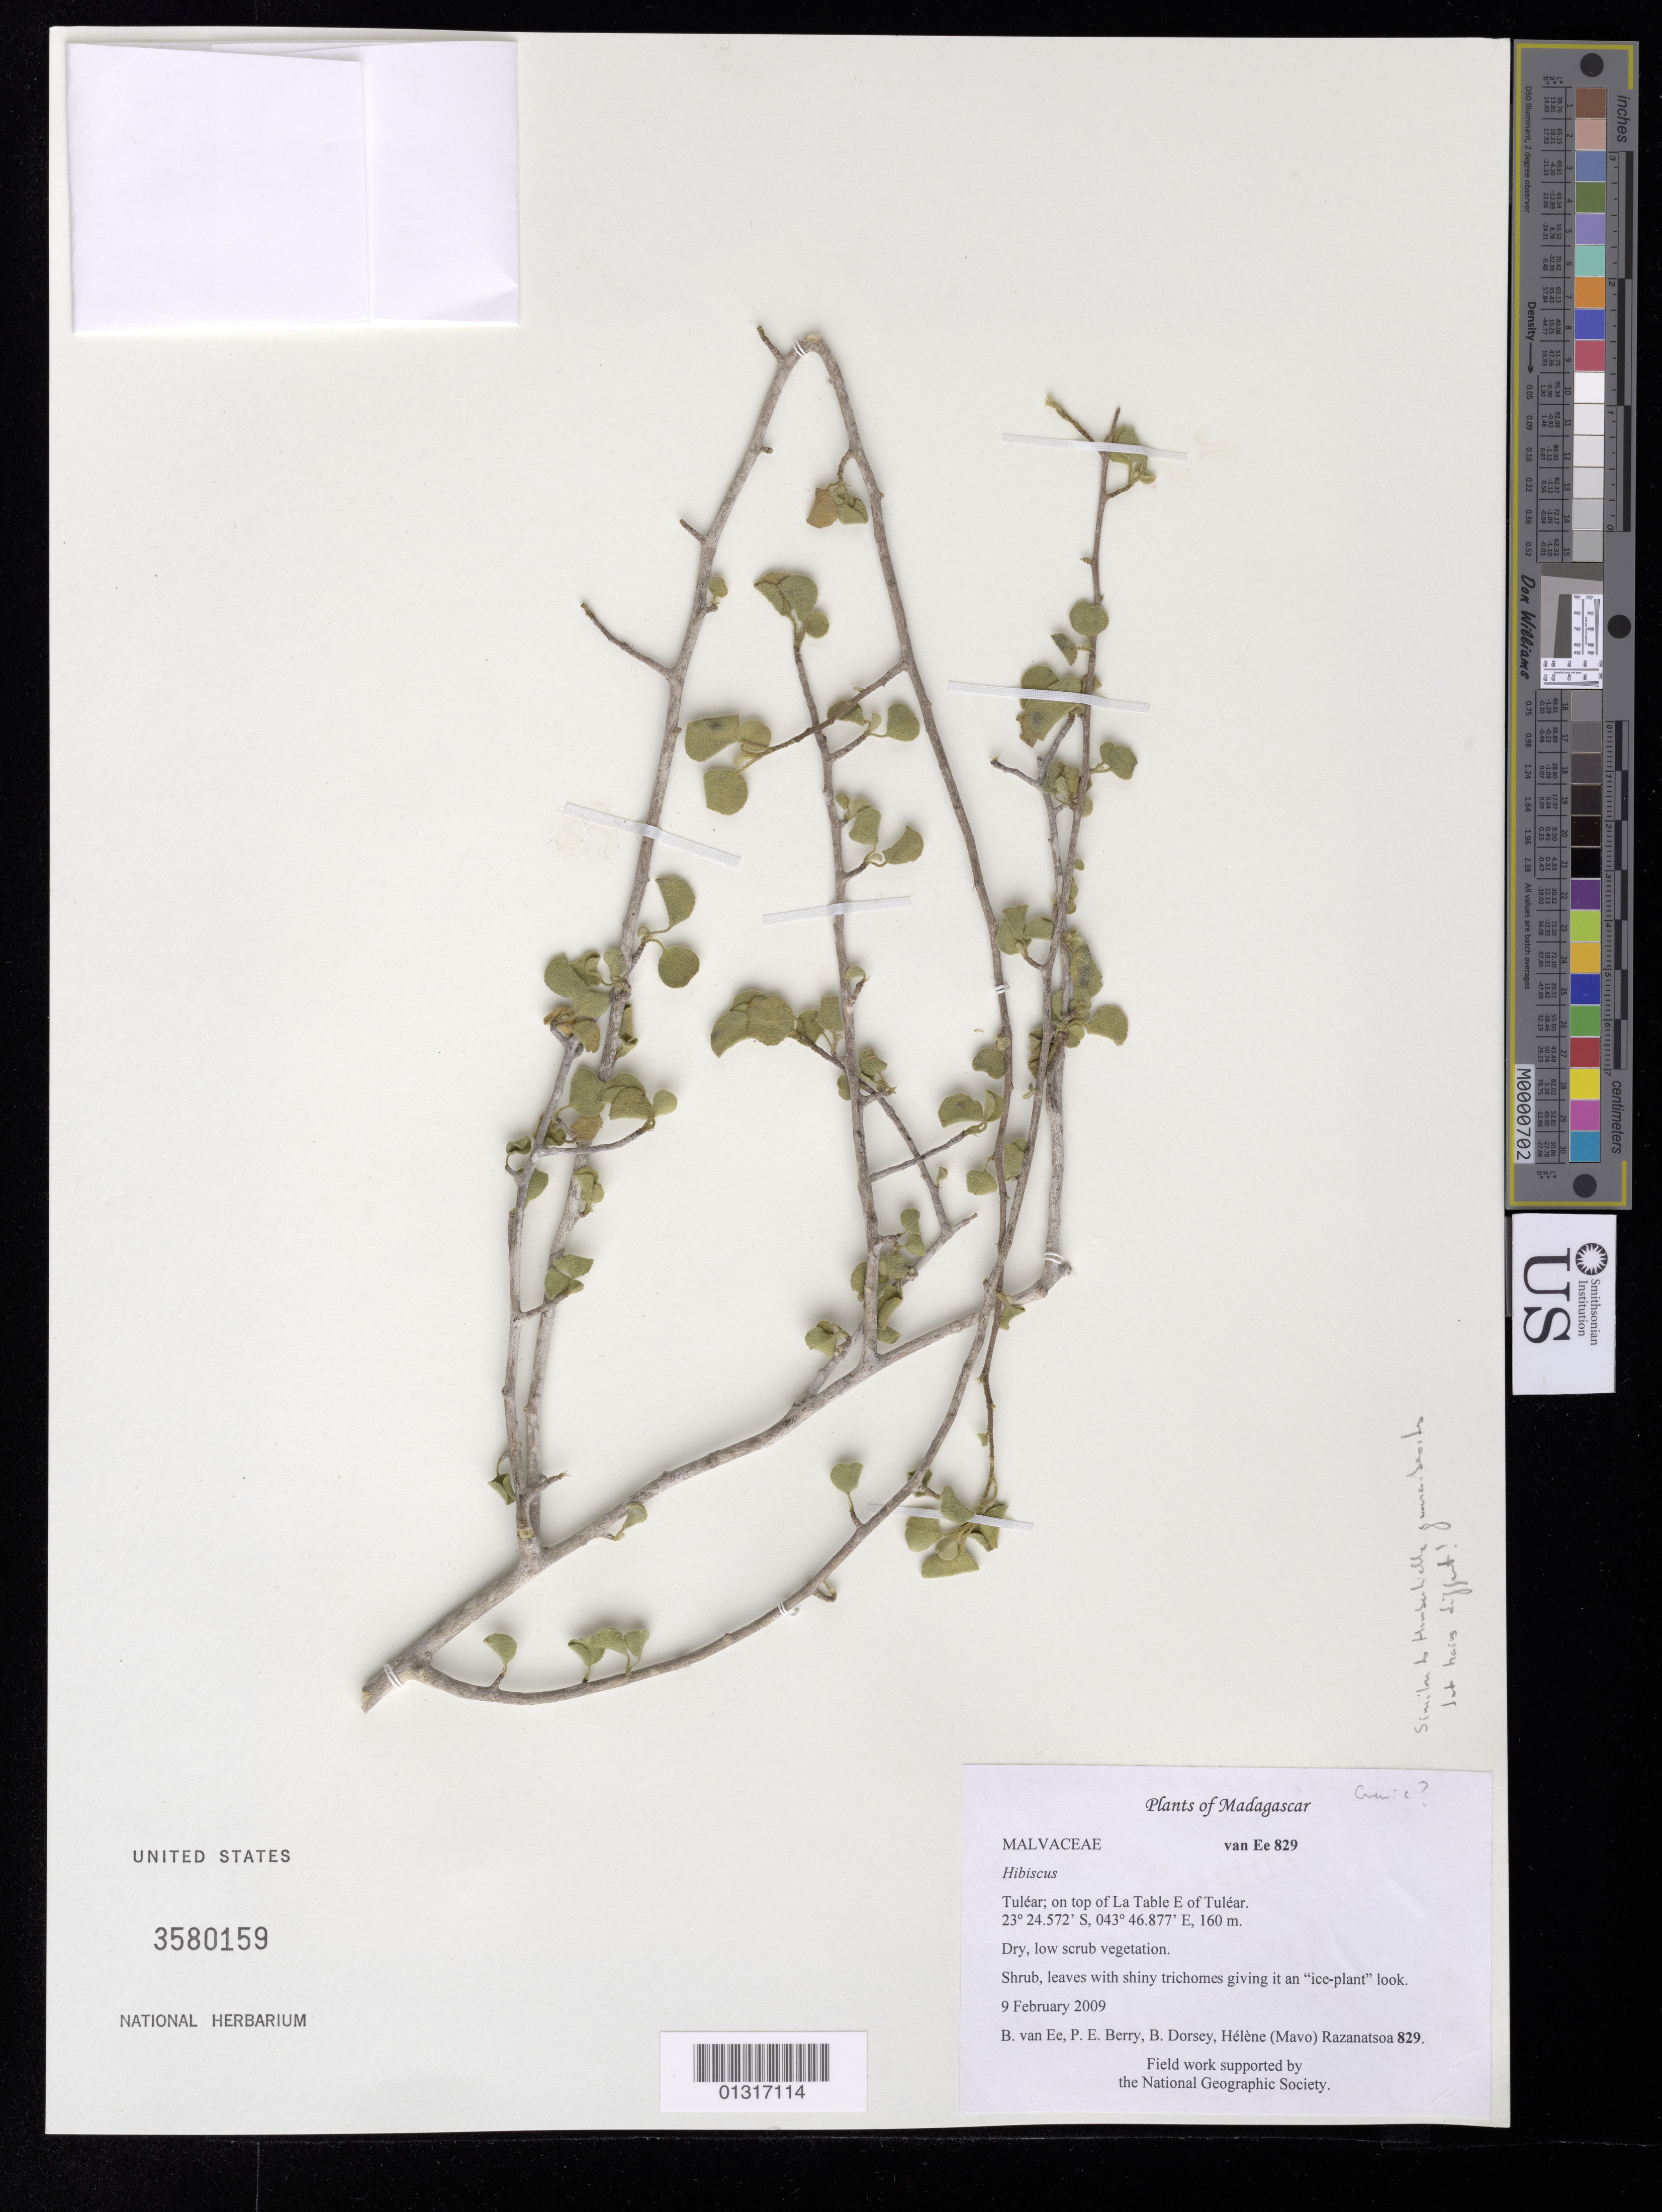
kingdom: Plantae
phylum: Tracheophyta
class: Magnoliopsida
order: Malvales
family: Malvaceae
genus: Hibiscus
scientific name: Hibiscus x sp.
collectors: B. van Ee, P. E. Berry & B. Dorsey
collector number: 829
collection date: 2009-02-09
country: Madagascar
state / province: Atsimo-Andrefana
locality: on top of La Table E of Tulear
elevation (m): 160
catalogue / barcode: US 3580159